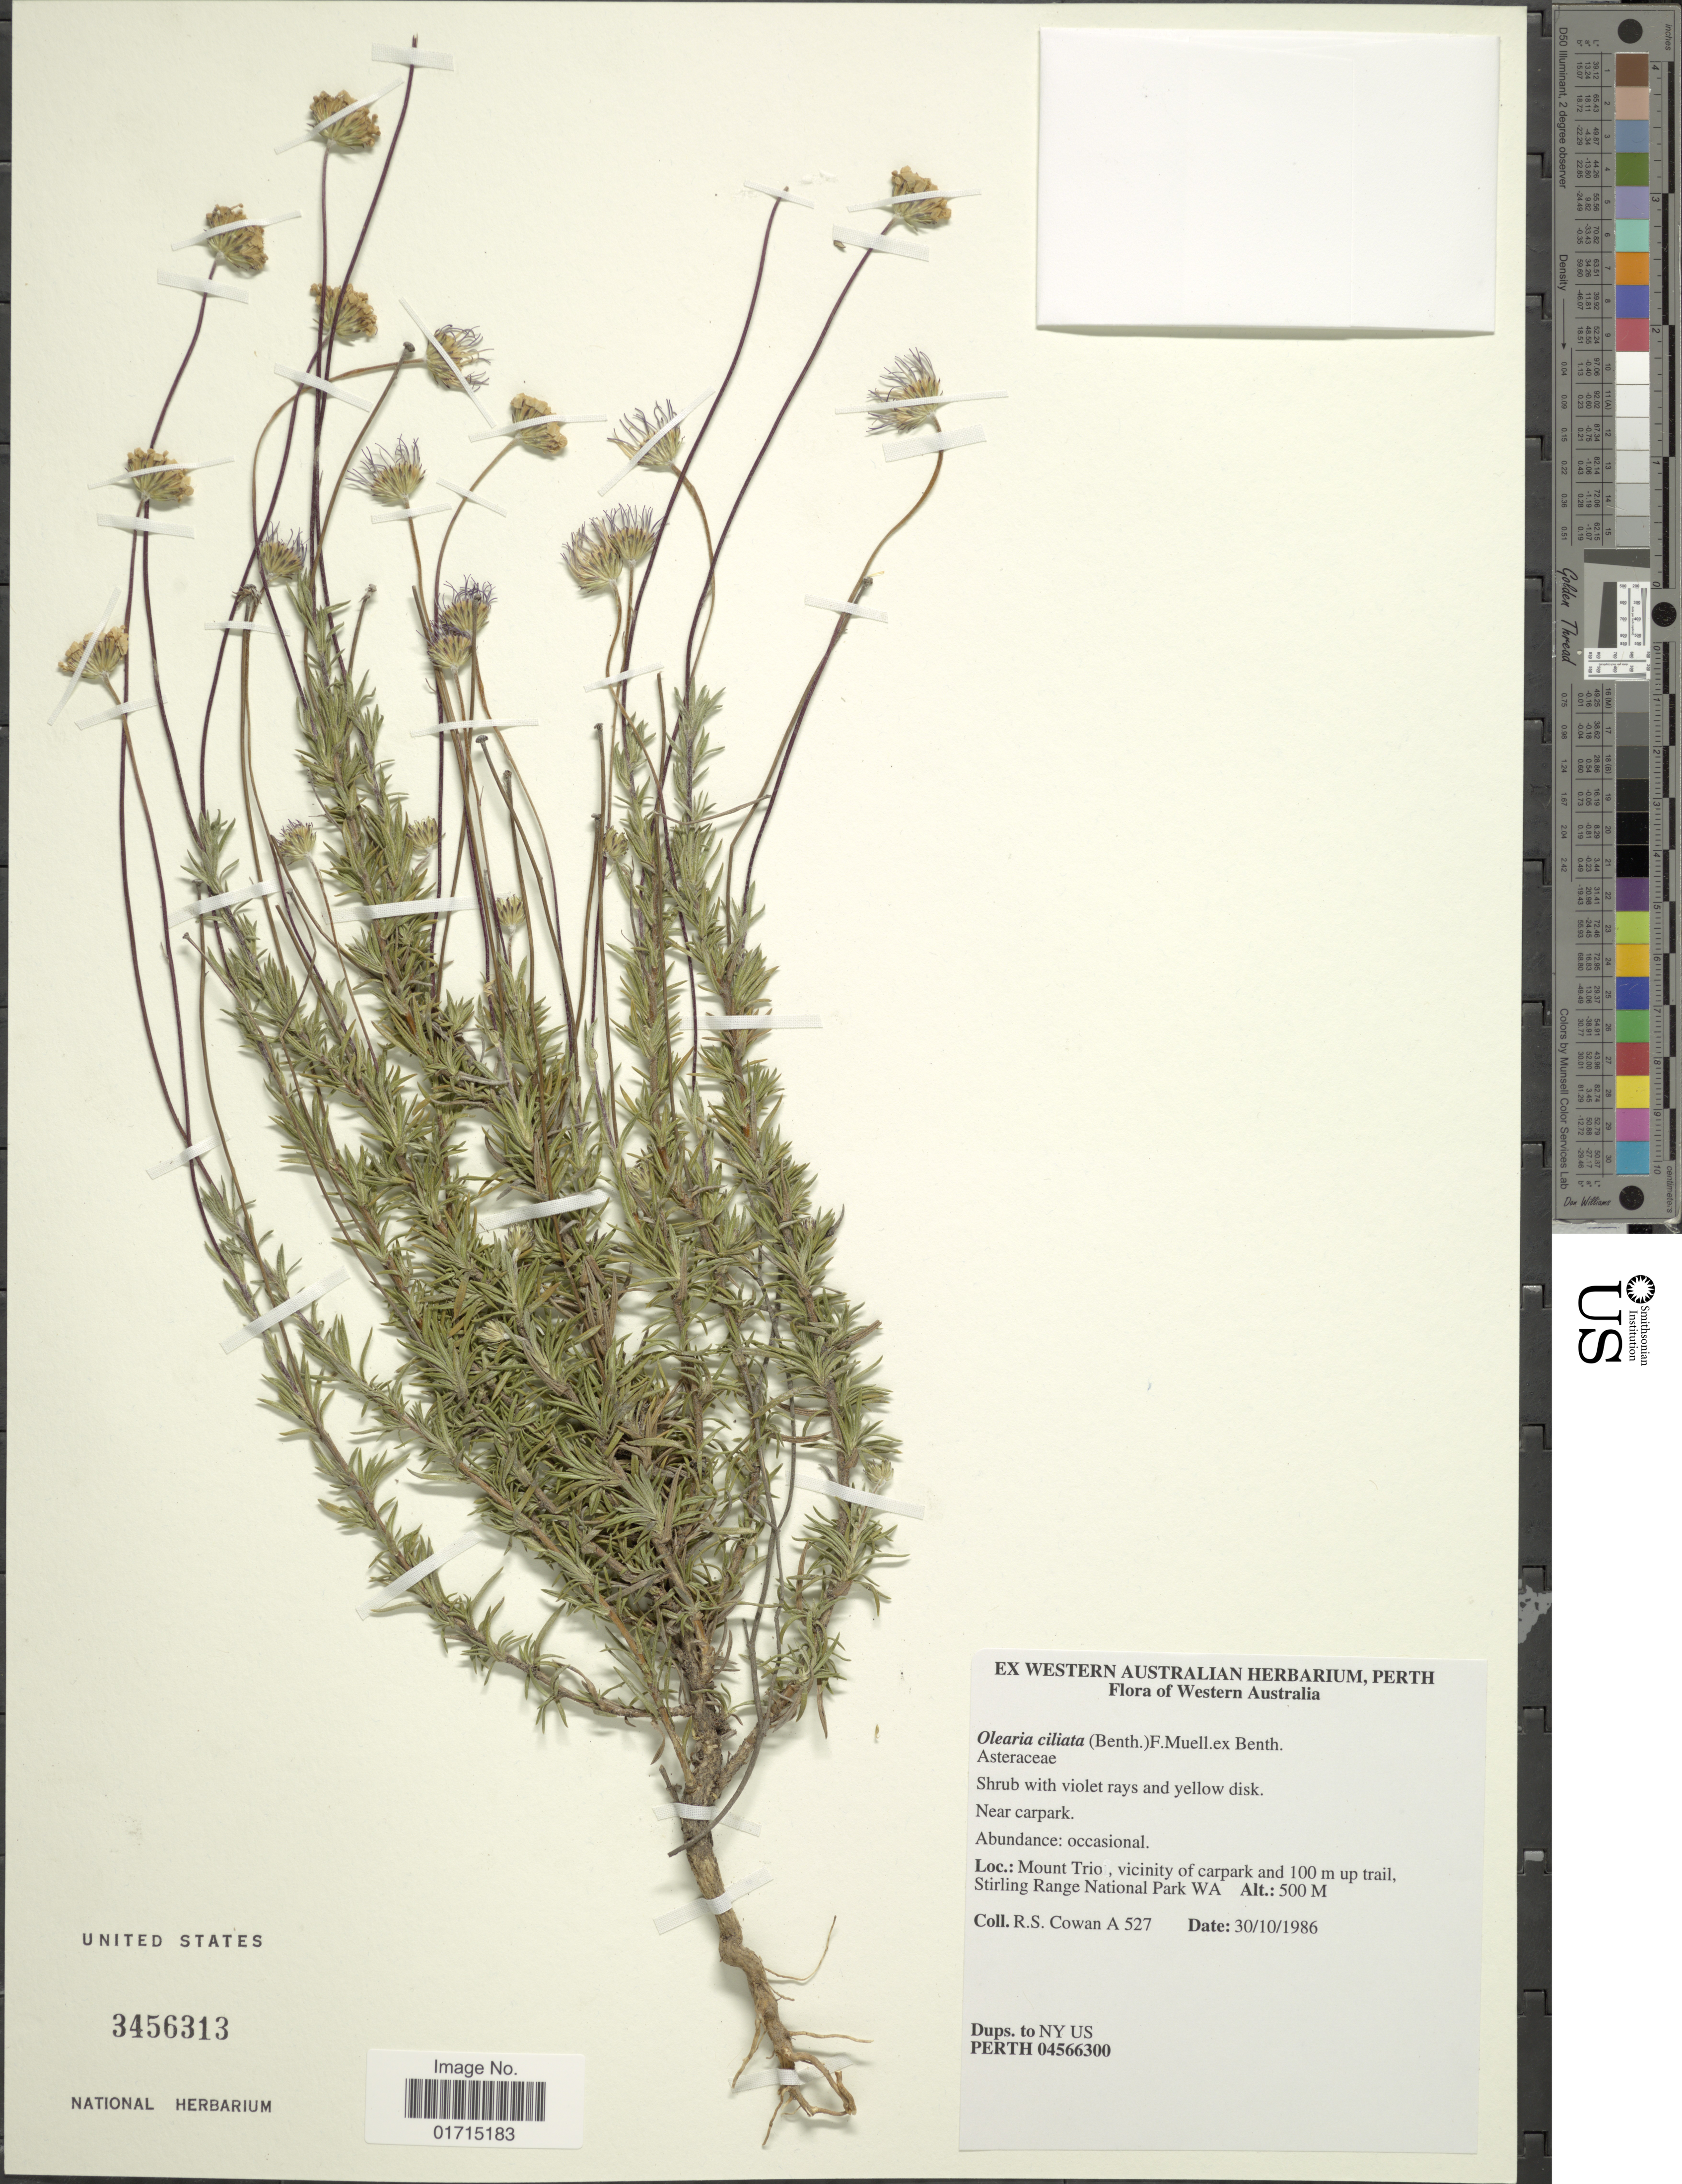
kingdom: Plantae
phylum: Tracheophyta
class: Magnoliopsida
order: Asterales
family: Asteraceae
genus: Olearia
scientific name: Olearia ciliata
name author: (Benth.) F. Muell. ex Benth.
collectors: R. S. Cowan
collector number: A 527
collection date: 1986-10-30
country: Australia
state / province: Western Australia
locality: Western Australia. Mount Trio, vicinity of carpark and 100 m up trail, Stirling Range National Park WA.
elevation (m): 500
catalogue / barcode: US 3456313